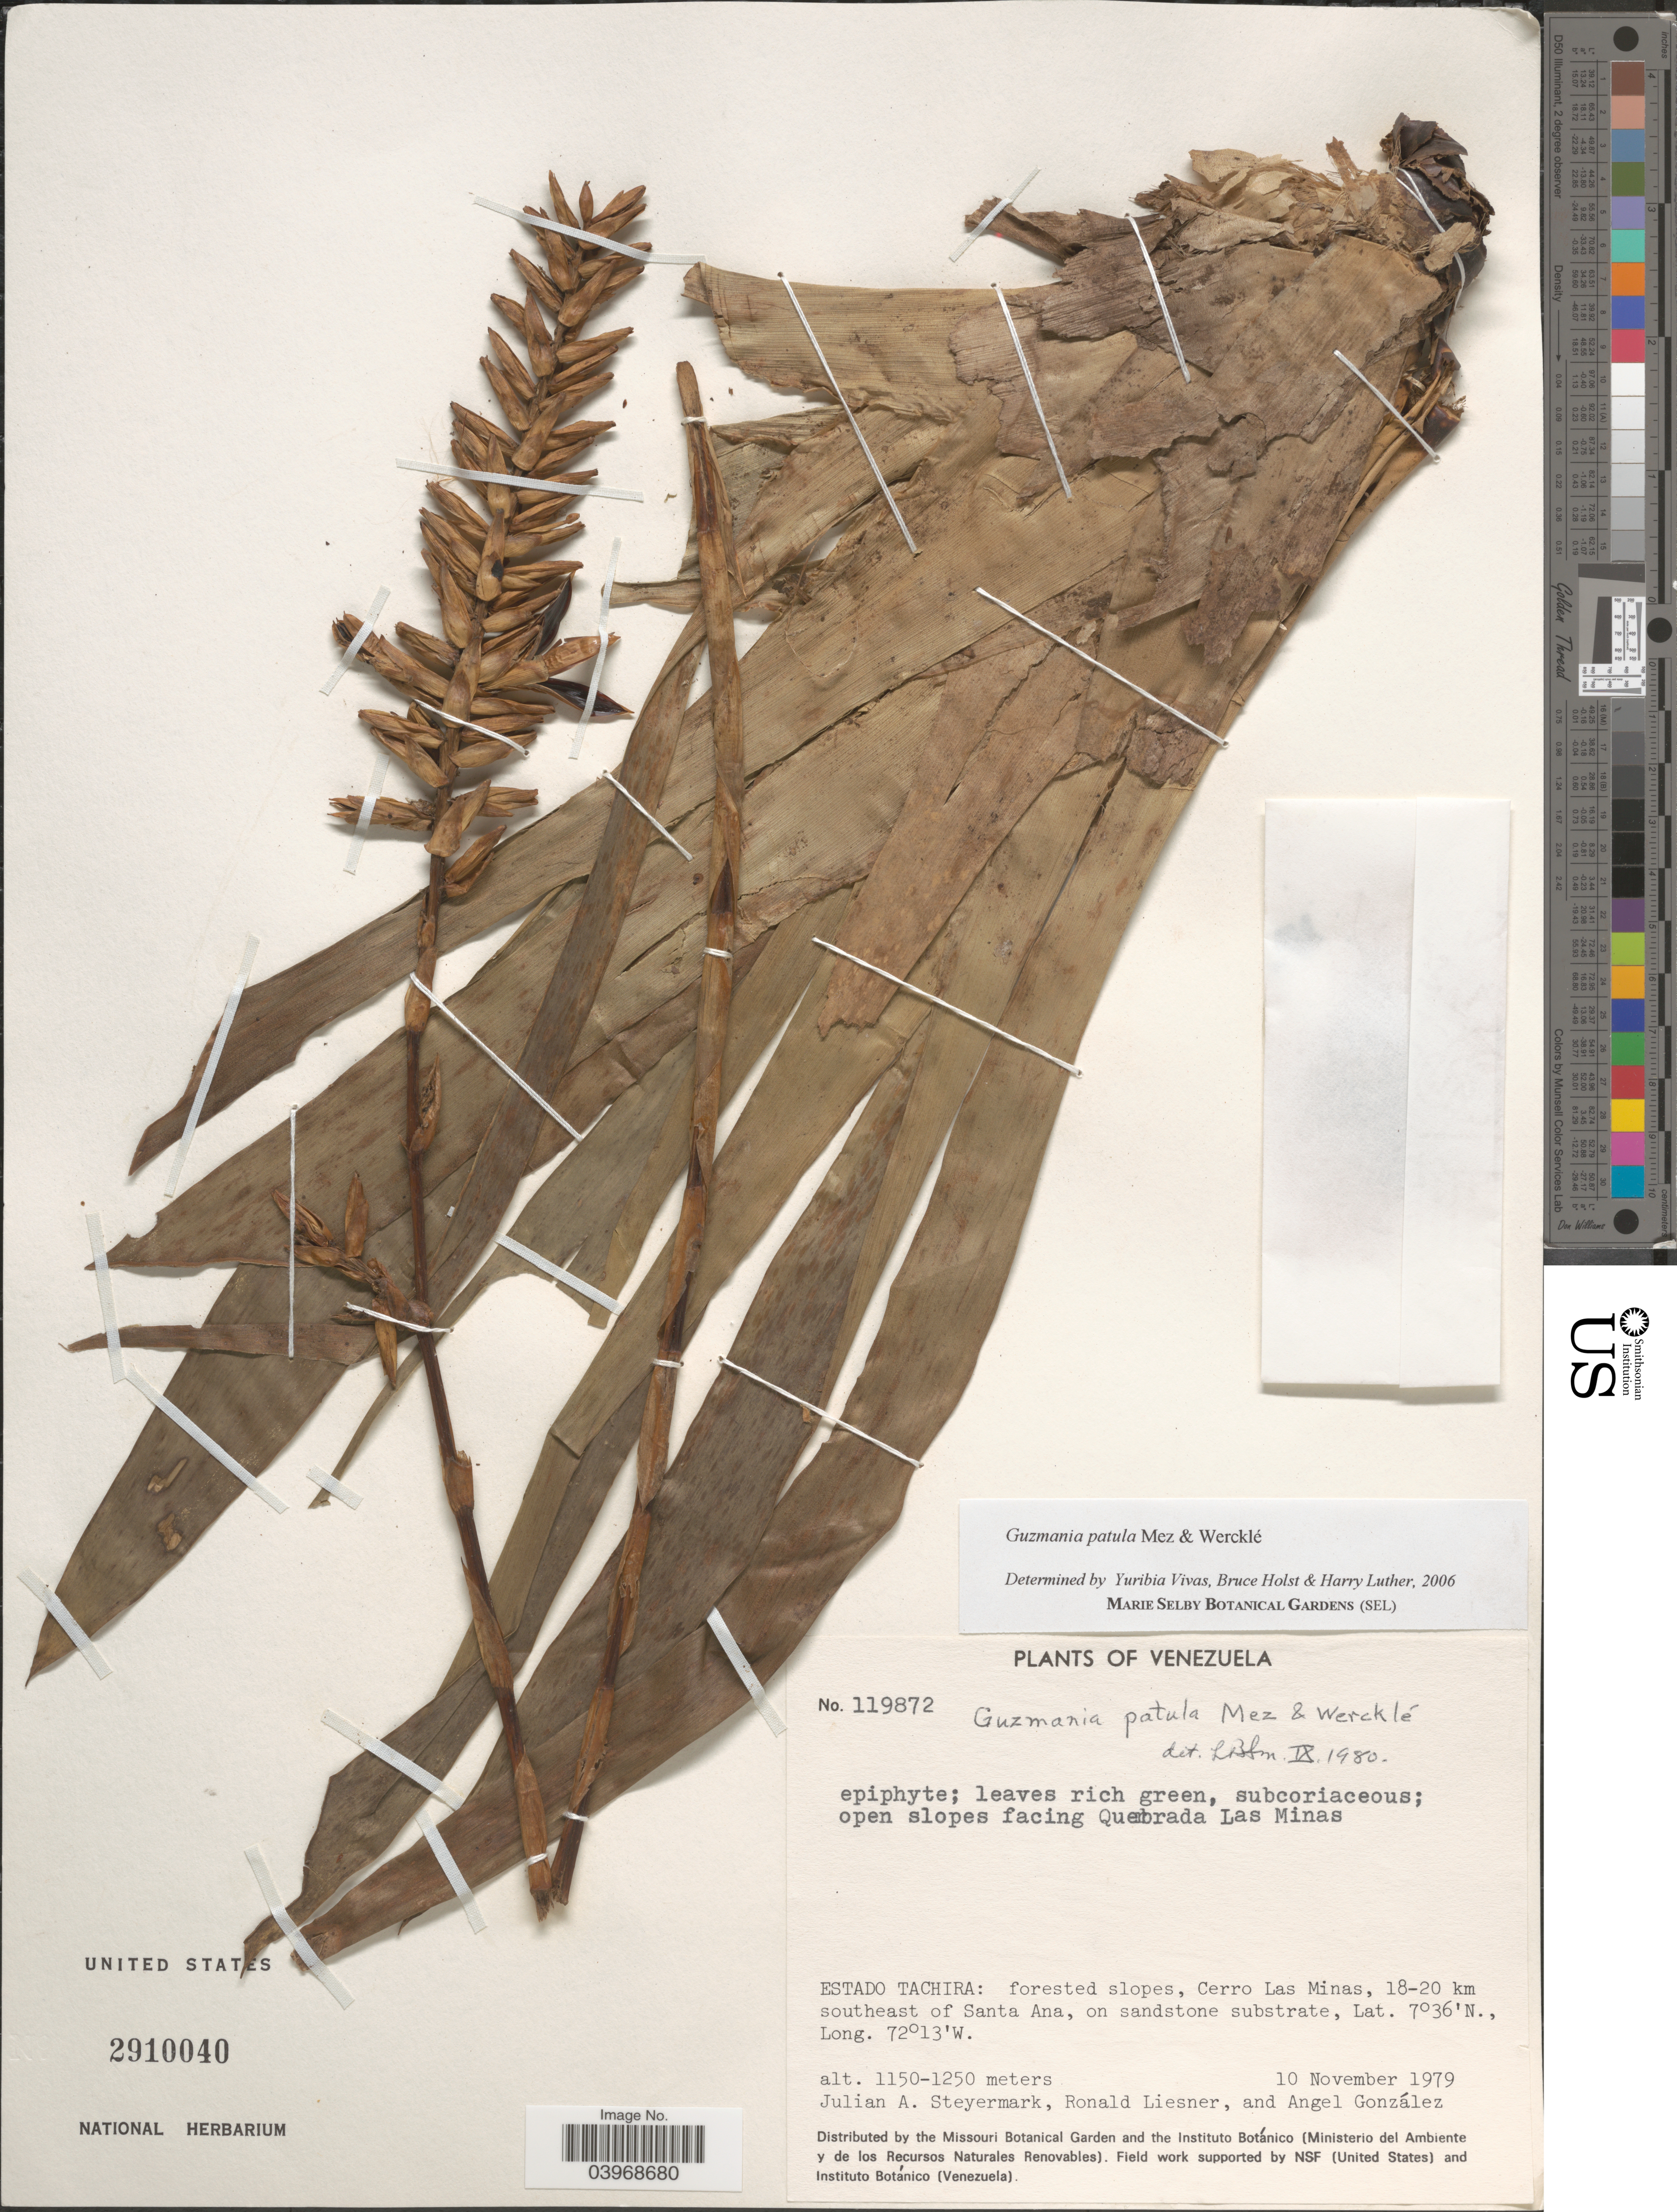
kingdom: Plantae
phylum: Tracheophyta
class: Liliopsida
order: Poales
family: Bromeliaceae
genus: Guzmania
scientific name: Guzmania patula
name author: Mez & Wercklé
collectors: J. Steyermark, R. L. Liesner & A. C. González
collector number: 119872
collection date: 1979-11-10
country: Venezuela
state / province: Tachira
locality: Open slopes facing Quebrada Las Minas. Forested slopes, Cerro Las Minas, 18-20 km southeast of Santa Ana, on sandstone substrate.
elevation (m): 1150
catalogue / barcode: US 2910040